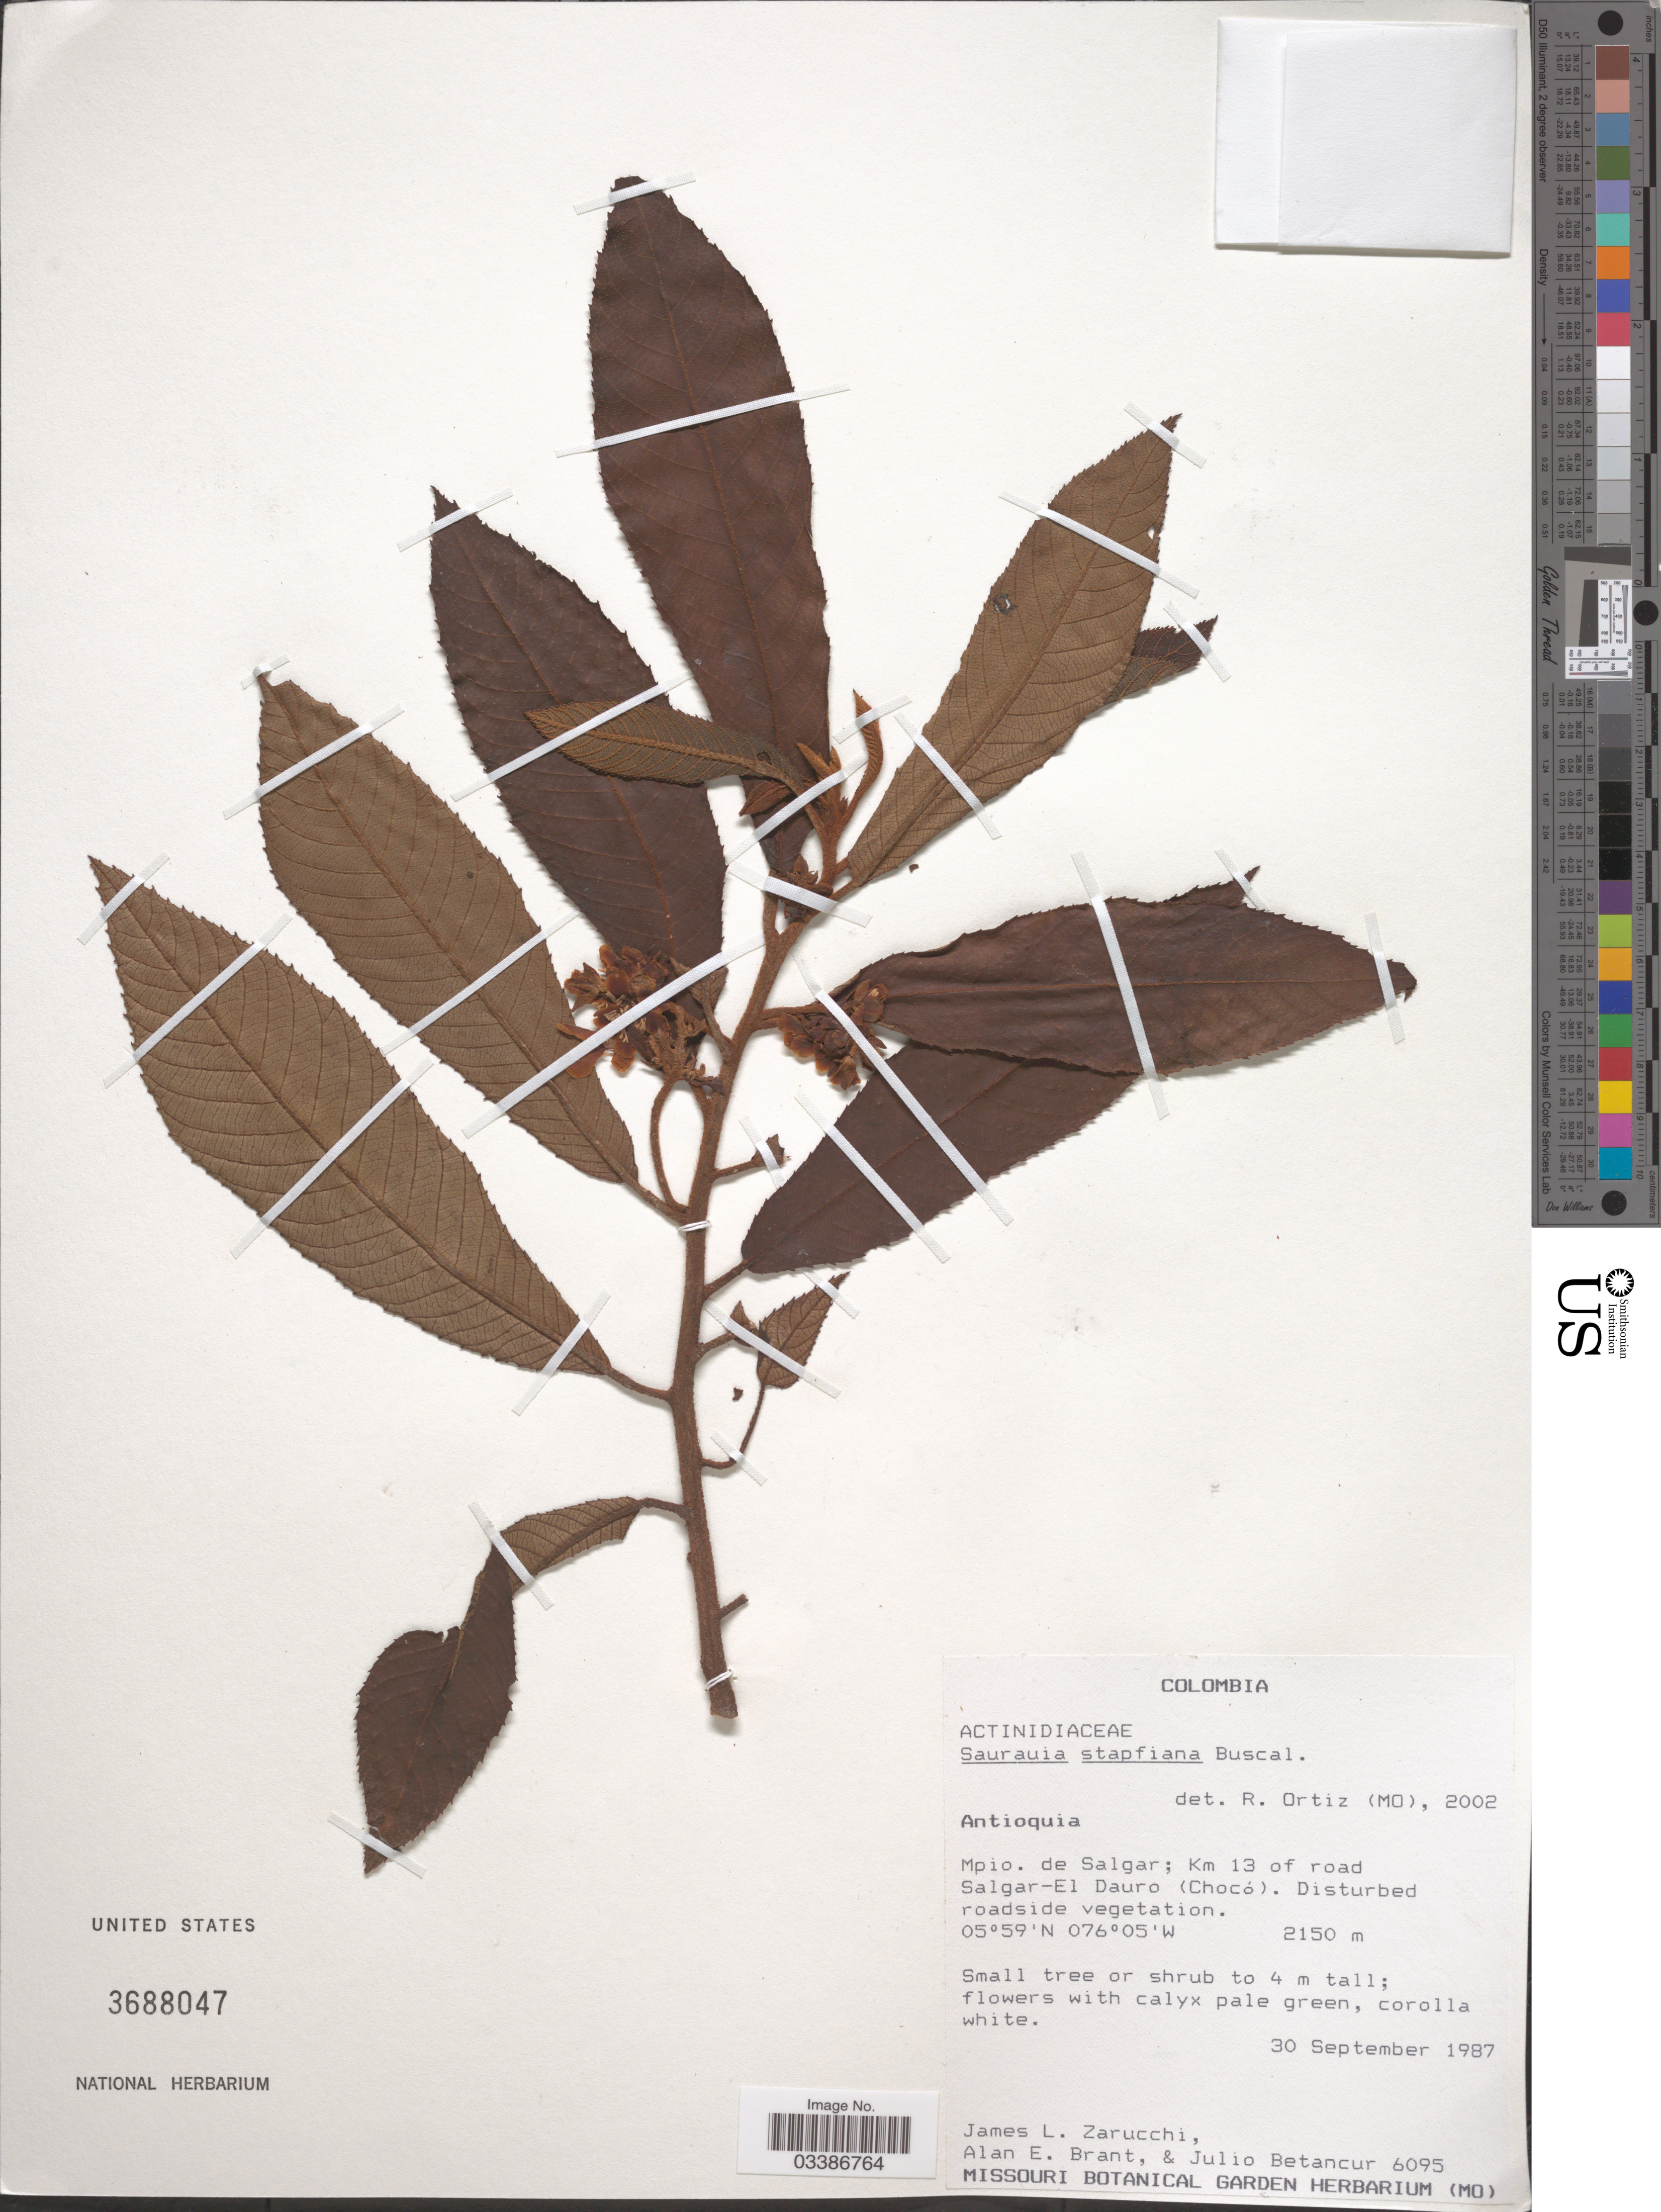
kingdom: Plantae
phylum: Tracheophyta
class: Magnoliopsida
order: Ericales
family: Actinidiaceae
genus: Saurauia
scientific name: Saurauia stapfiana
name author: Buscal.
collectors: J. L. Zarucchi, A. Brant & J. Betancur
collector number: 6095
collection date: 1987-09-30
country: Colombia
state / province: Antioquia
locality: Mpio. de Salgar; Km 13 of road Salgar-El Dauro (Chocó).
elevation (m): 2150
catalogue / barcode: US 3688047